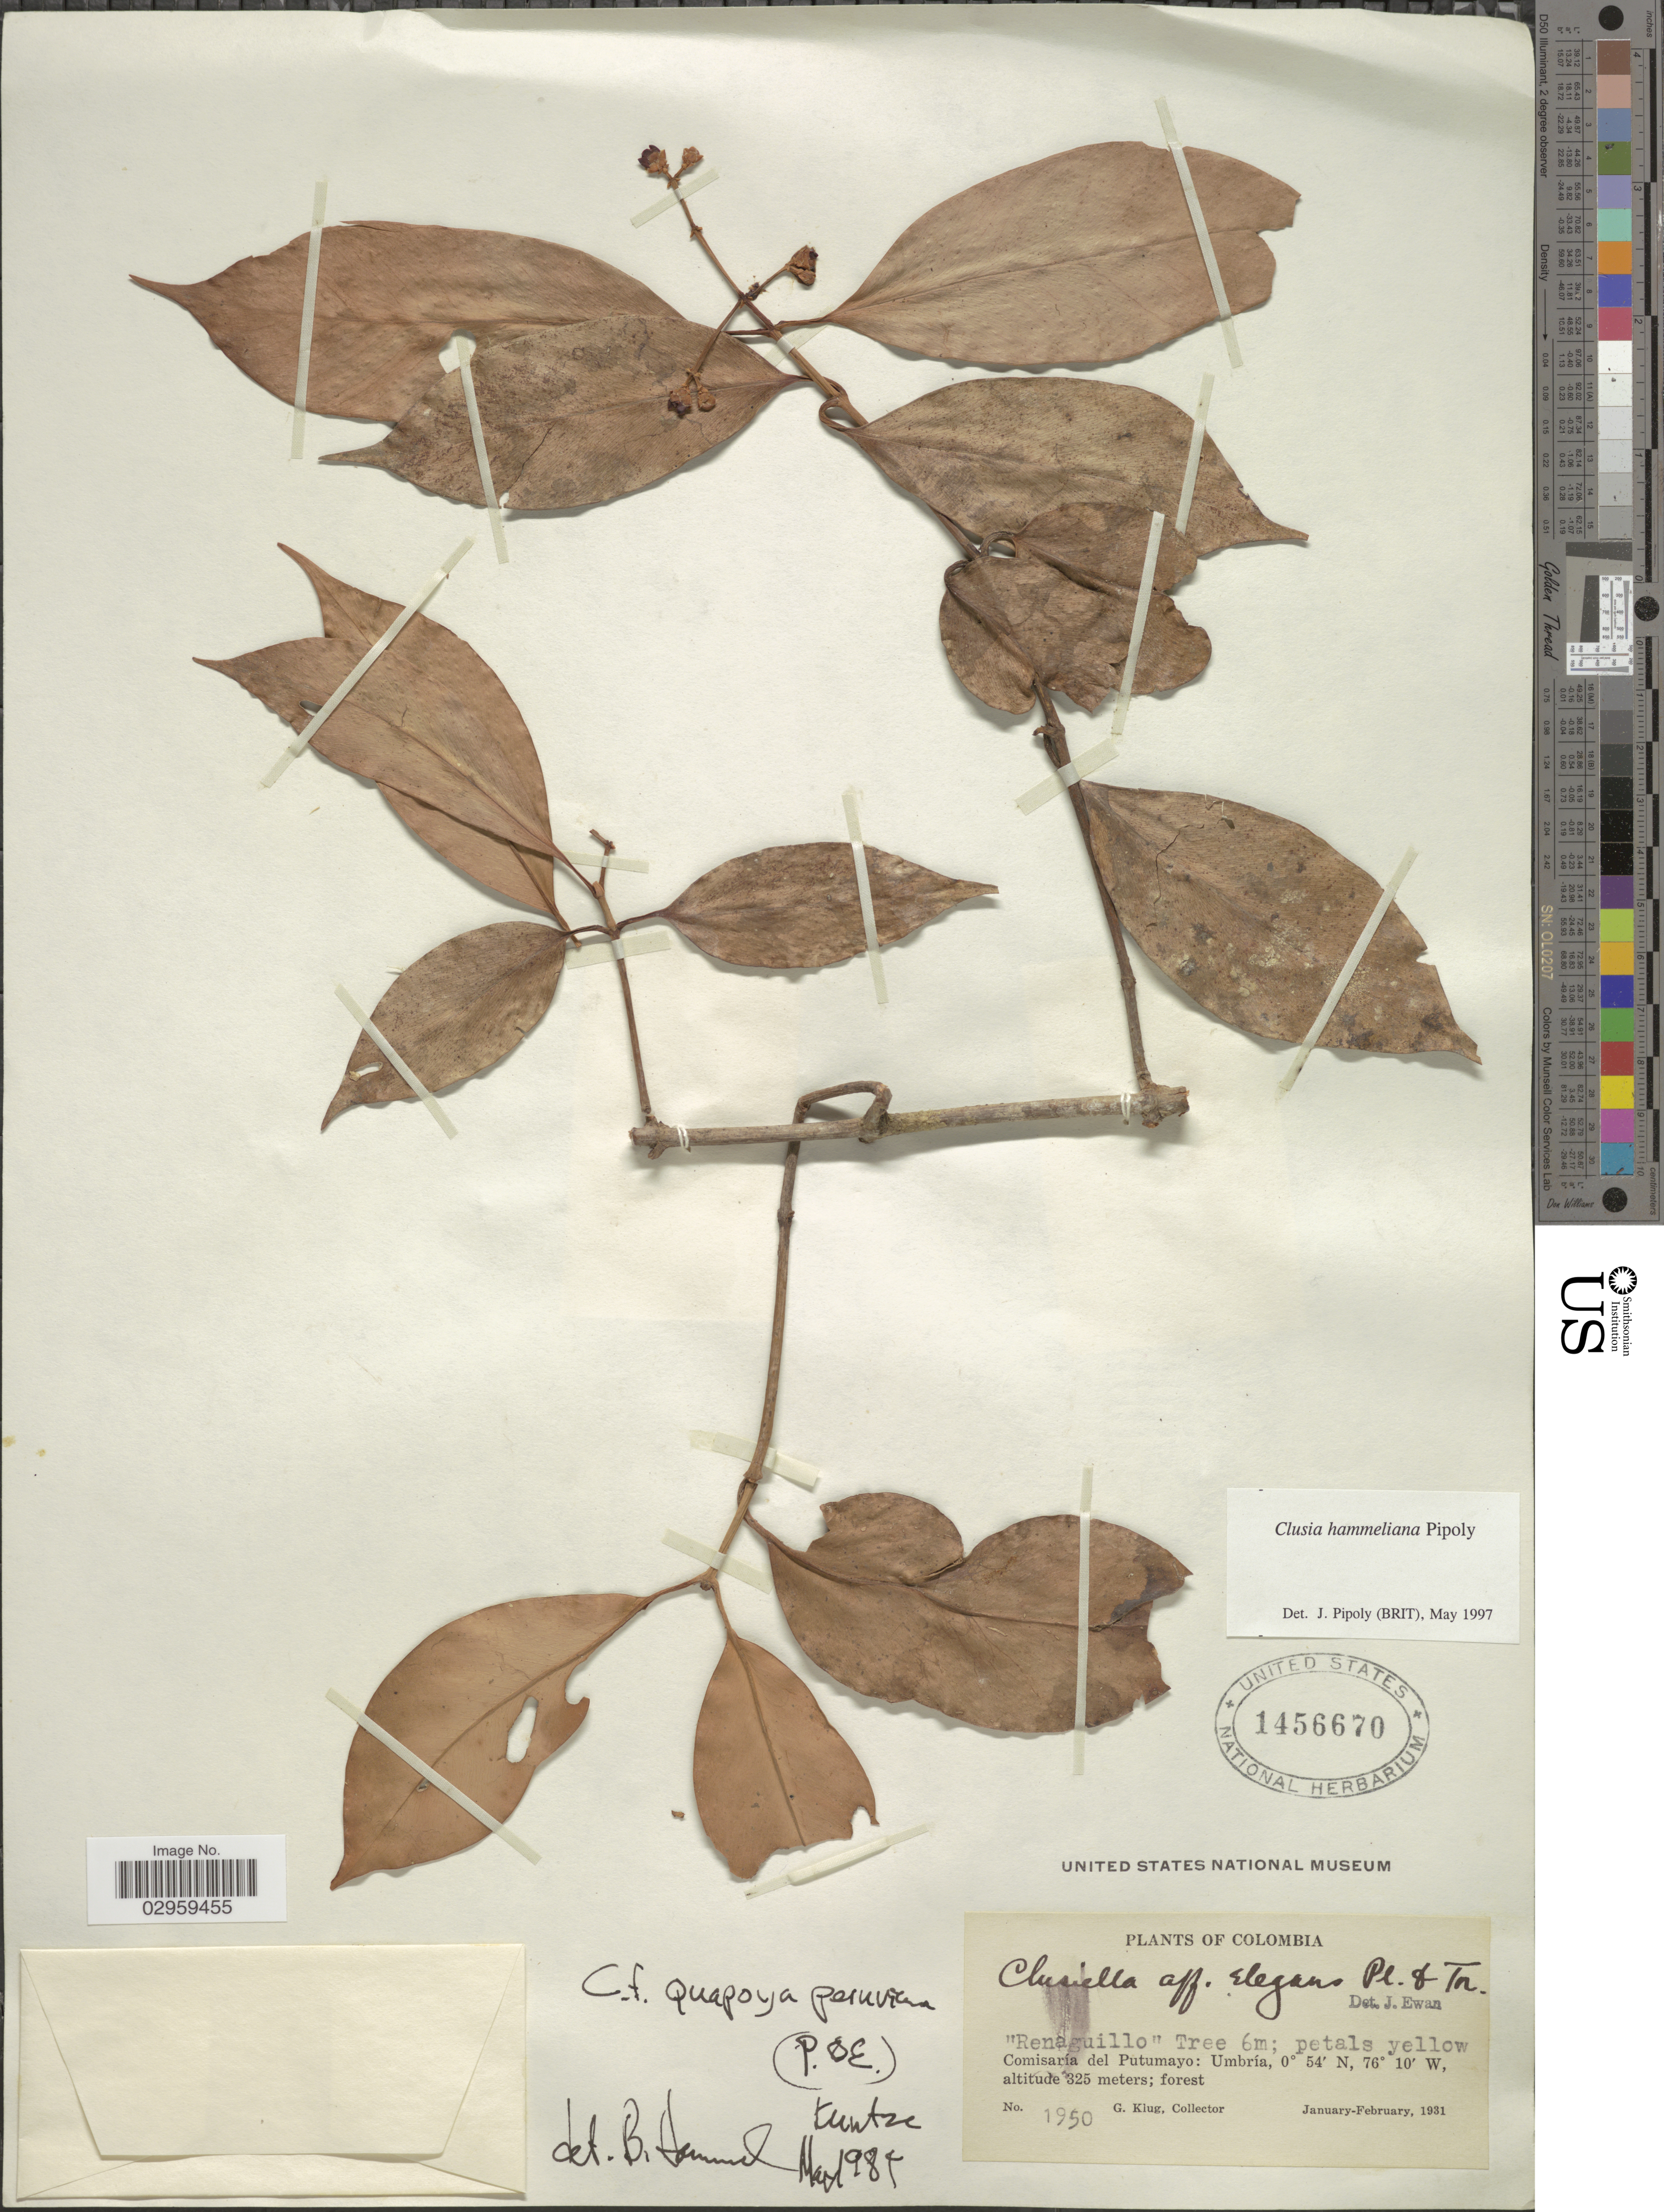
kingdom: Plantae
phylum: Tracheophyta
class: Magnoliopsida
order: Malpighiales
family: Clusiaceae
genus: Clusia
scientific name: Clusia hammeliana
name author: Pipoly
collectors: G. Klug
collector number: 1950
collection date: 1931-01/1931-02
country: Colombia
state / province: Putumayo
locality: Comisaría del Putumayo: Umbría.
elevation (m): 325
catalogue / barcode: US 1456670